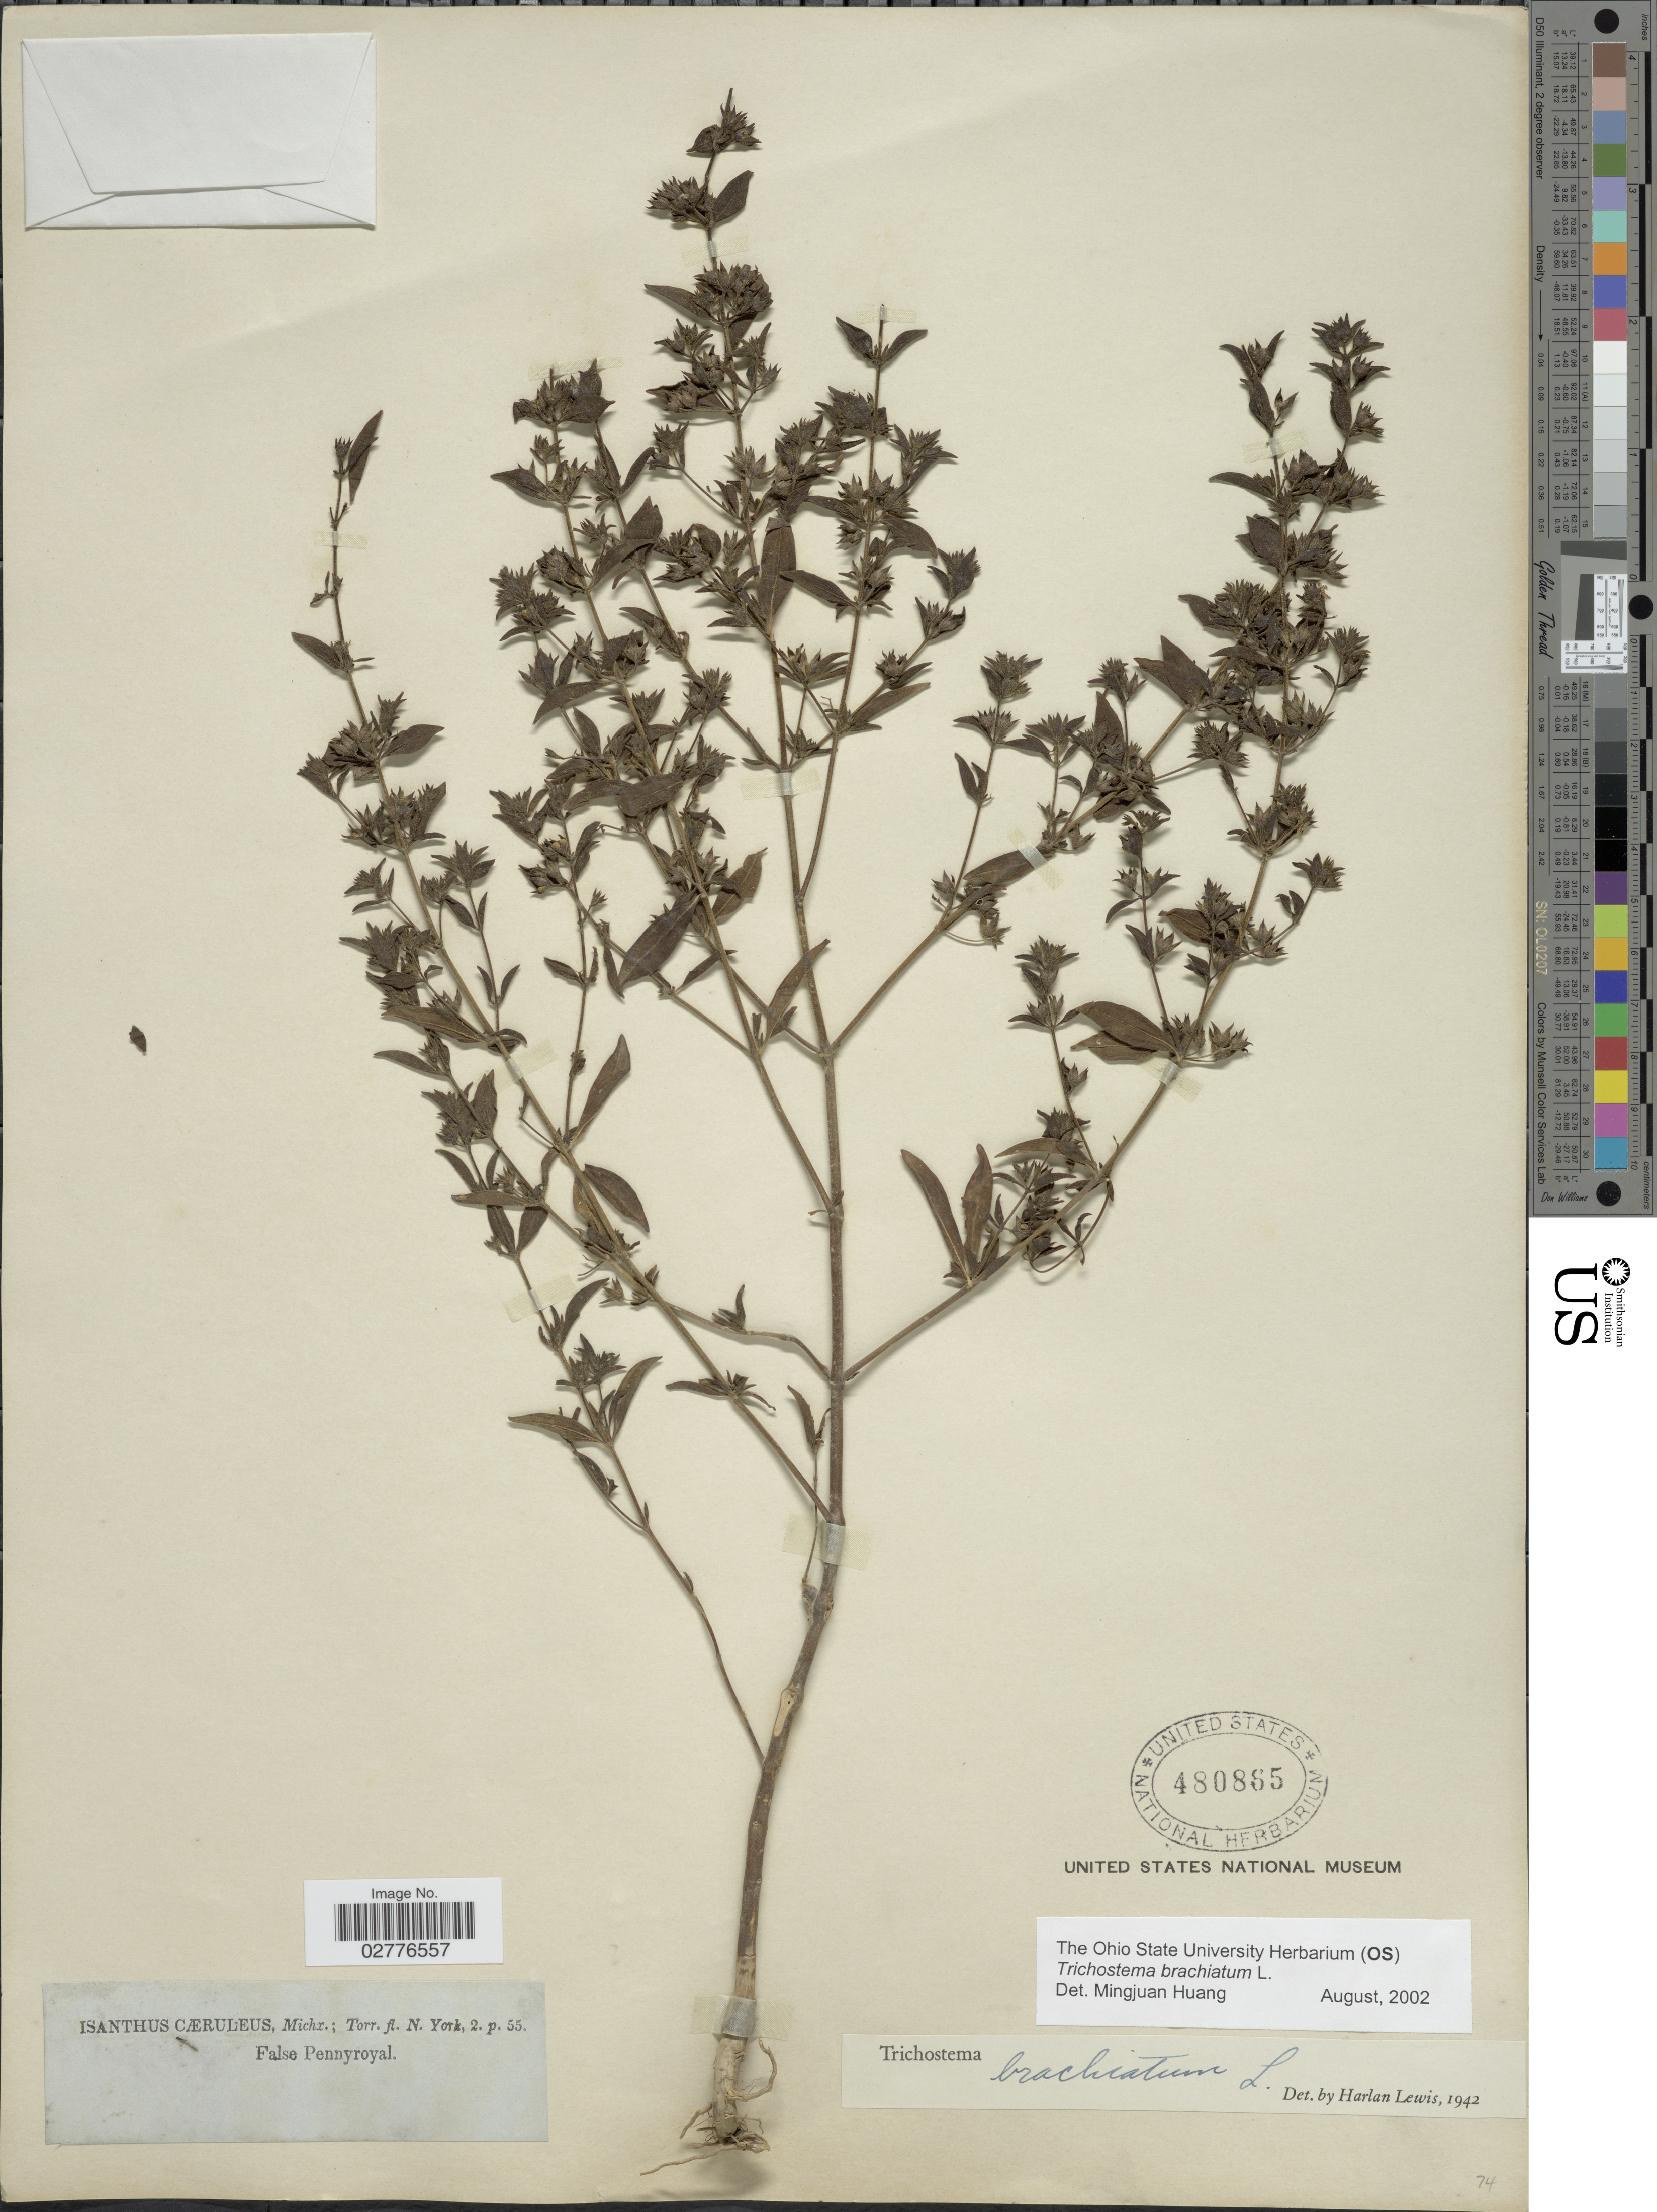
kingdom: Plantae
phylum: Tracheophyta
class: Magnoliopsida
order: Lamiales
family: Lamiaceae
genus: Trichostema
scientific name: Trichostema brachiatum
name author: L.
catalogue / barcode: US 480865